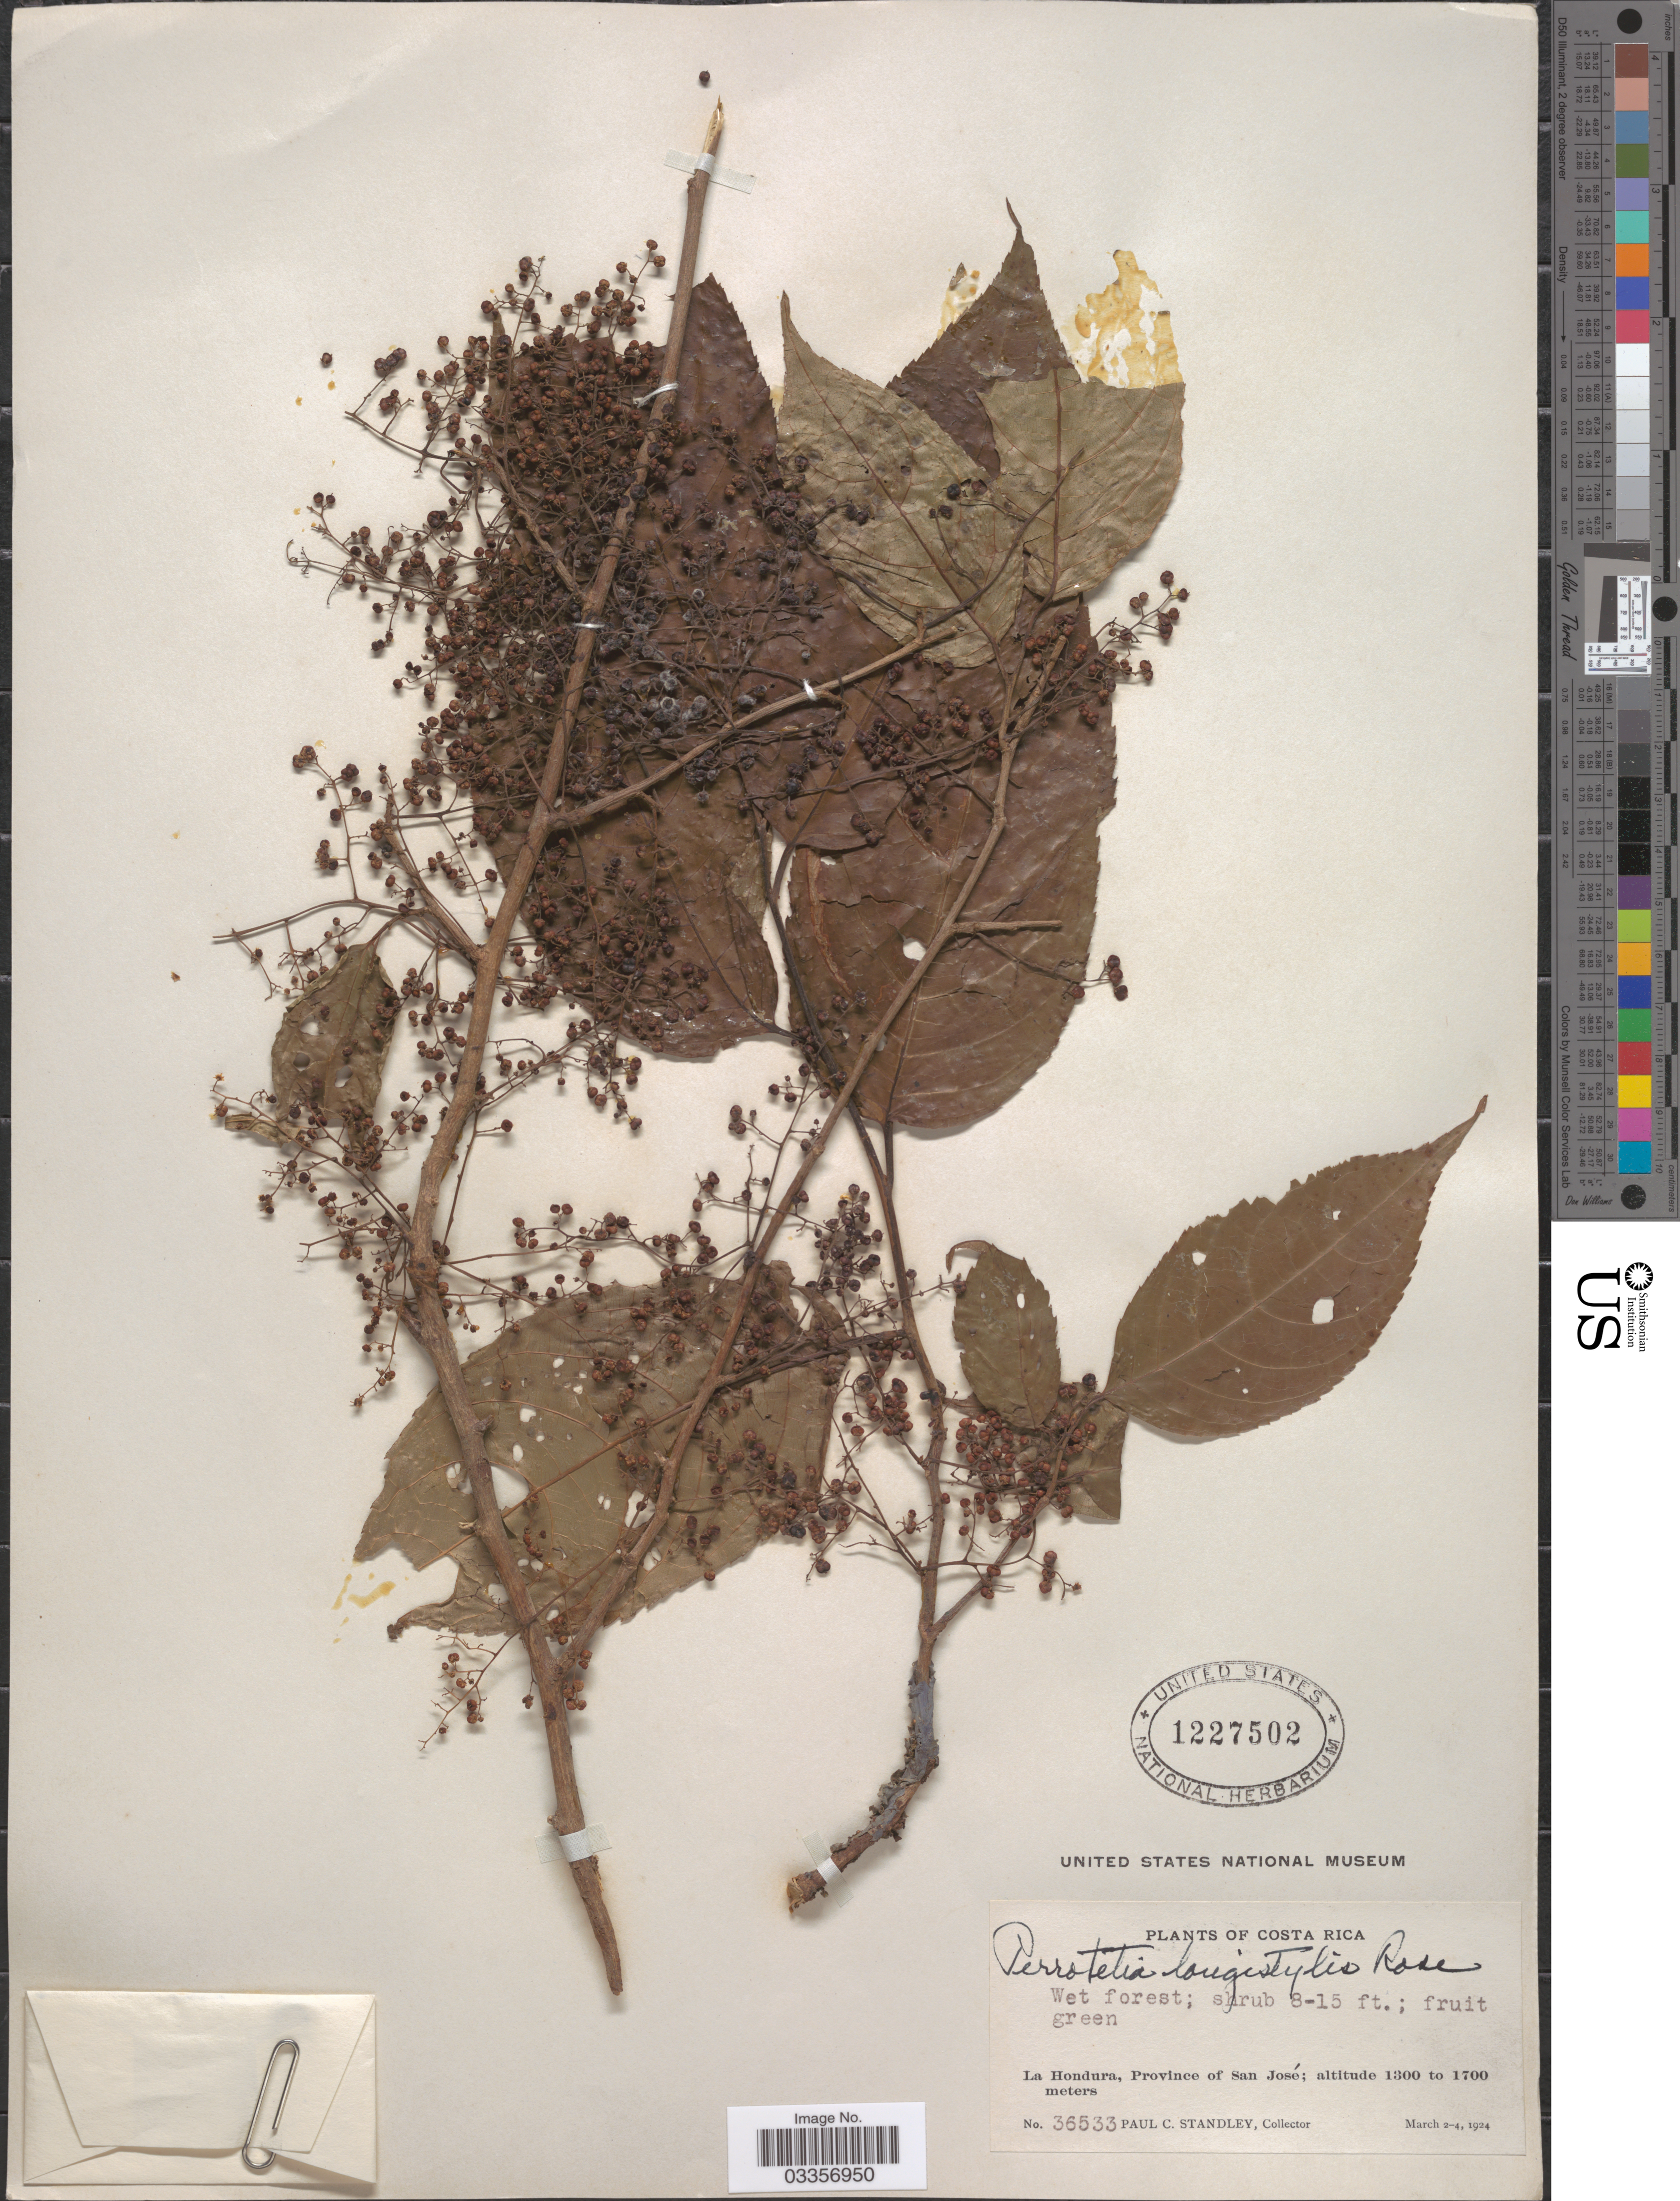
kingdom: Plantae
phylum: Tracheophyta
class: Magnoliopsida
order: Huerteales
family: Dipentodontaceae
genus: Perrottetia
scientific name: Perrottetia longistylis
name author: Rose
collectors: P. C. Standley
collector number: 36533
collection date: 1924-03-02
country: Costa Rica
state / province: San José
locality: La Hondura.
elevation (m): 1300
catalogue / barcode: US 1227502